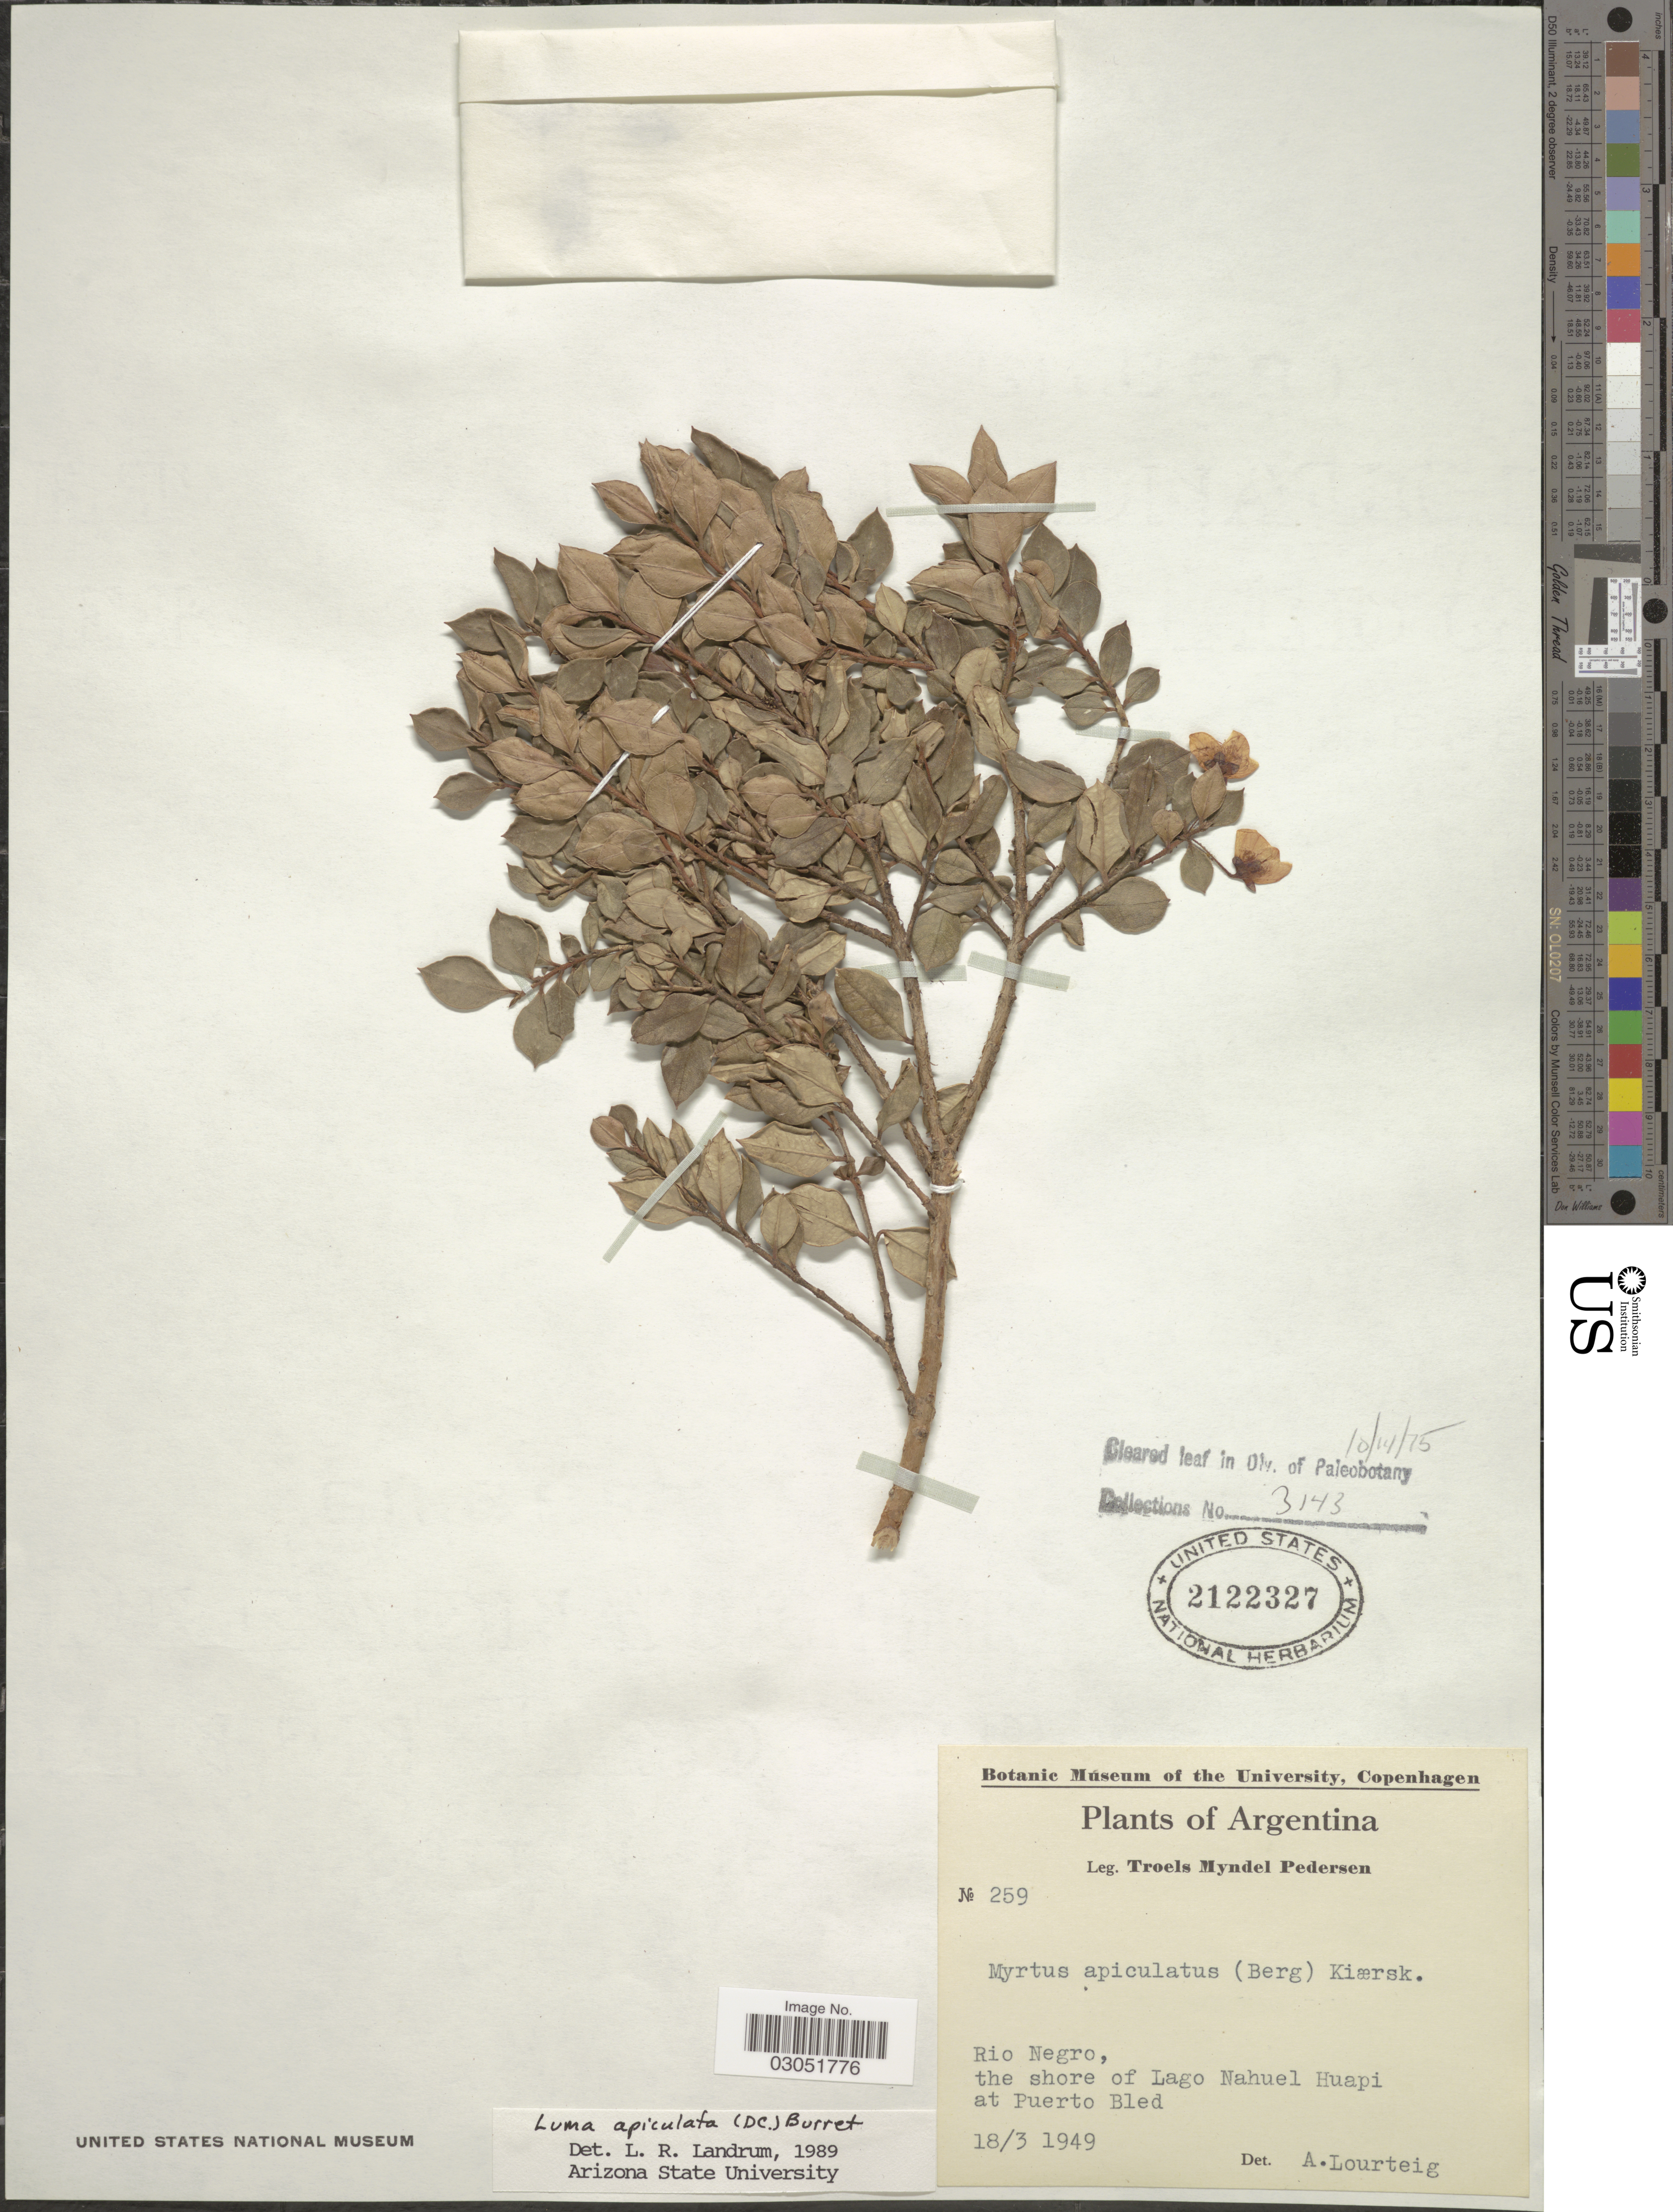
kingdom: Plantae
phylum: Tracheophyta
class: Magnoliopsida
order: Myrtales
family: Myrtaceae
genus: Luma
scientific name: Luma apiculata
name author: (DC.) Burret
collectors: T. Pederson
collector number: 259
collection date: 1949-03-18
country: Argentina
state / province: Rio Negro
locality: The shore of Lago Nahuel Huapi at Puerto Bled.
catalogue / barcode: US 2122327